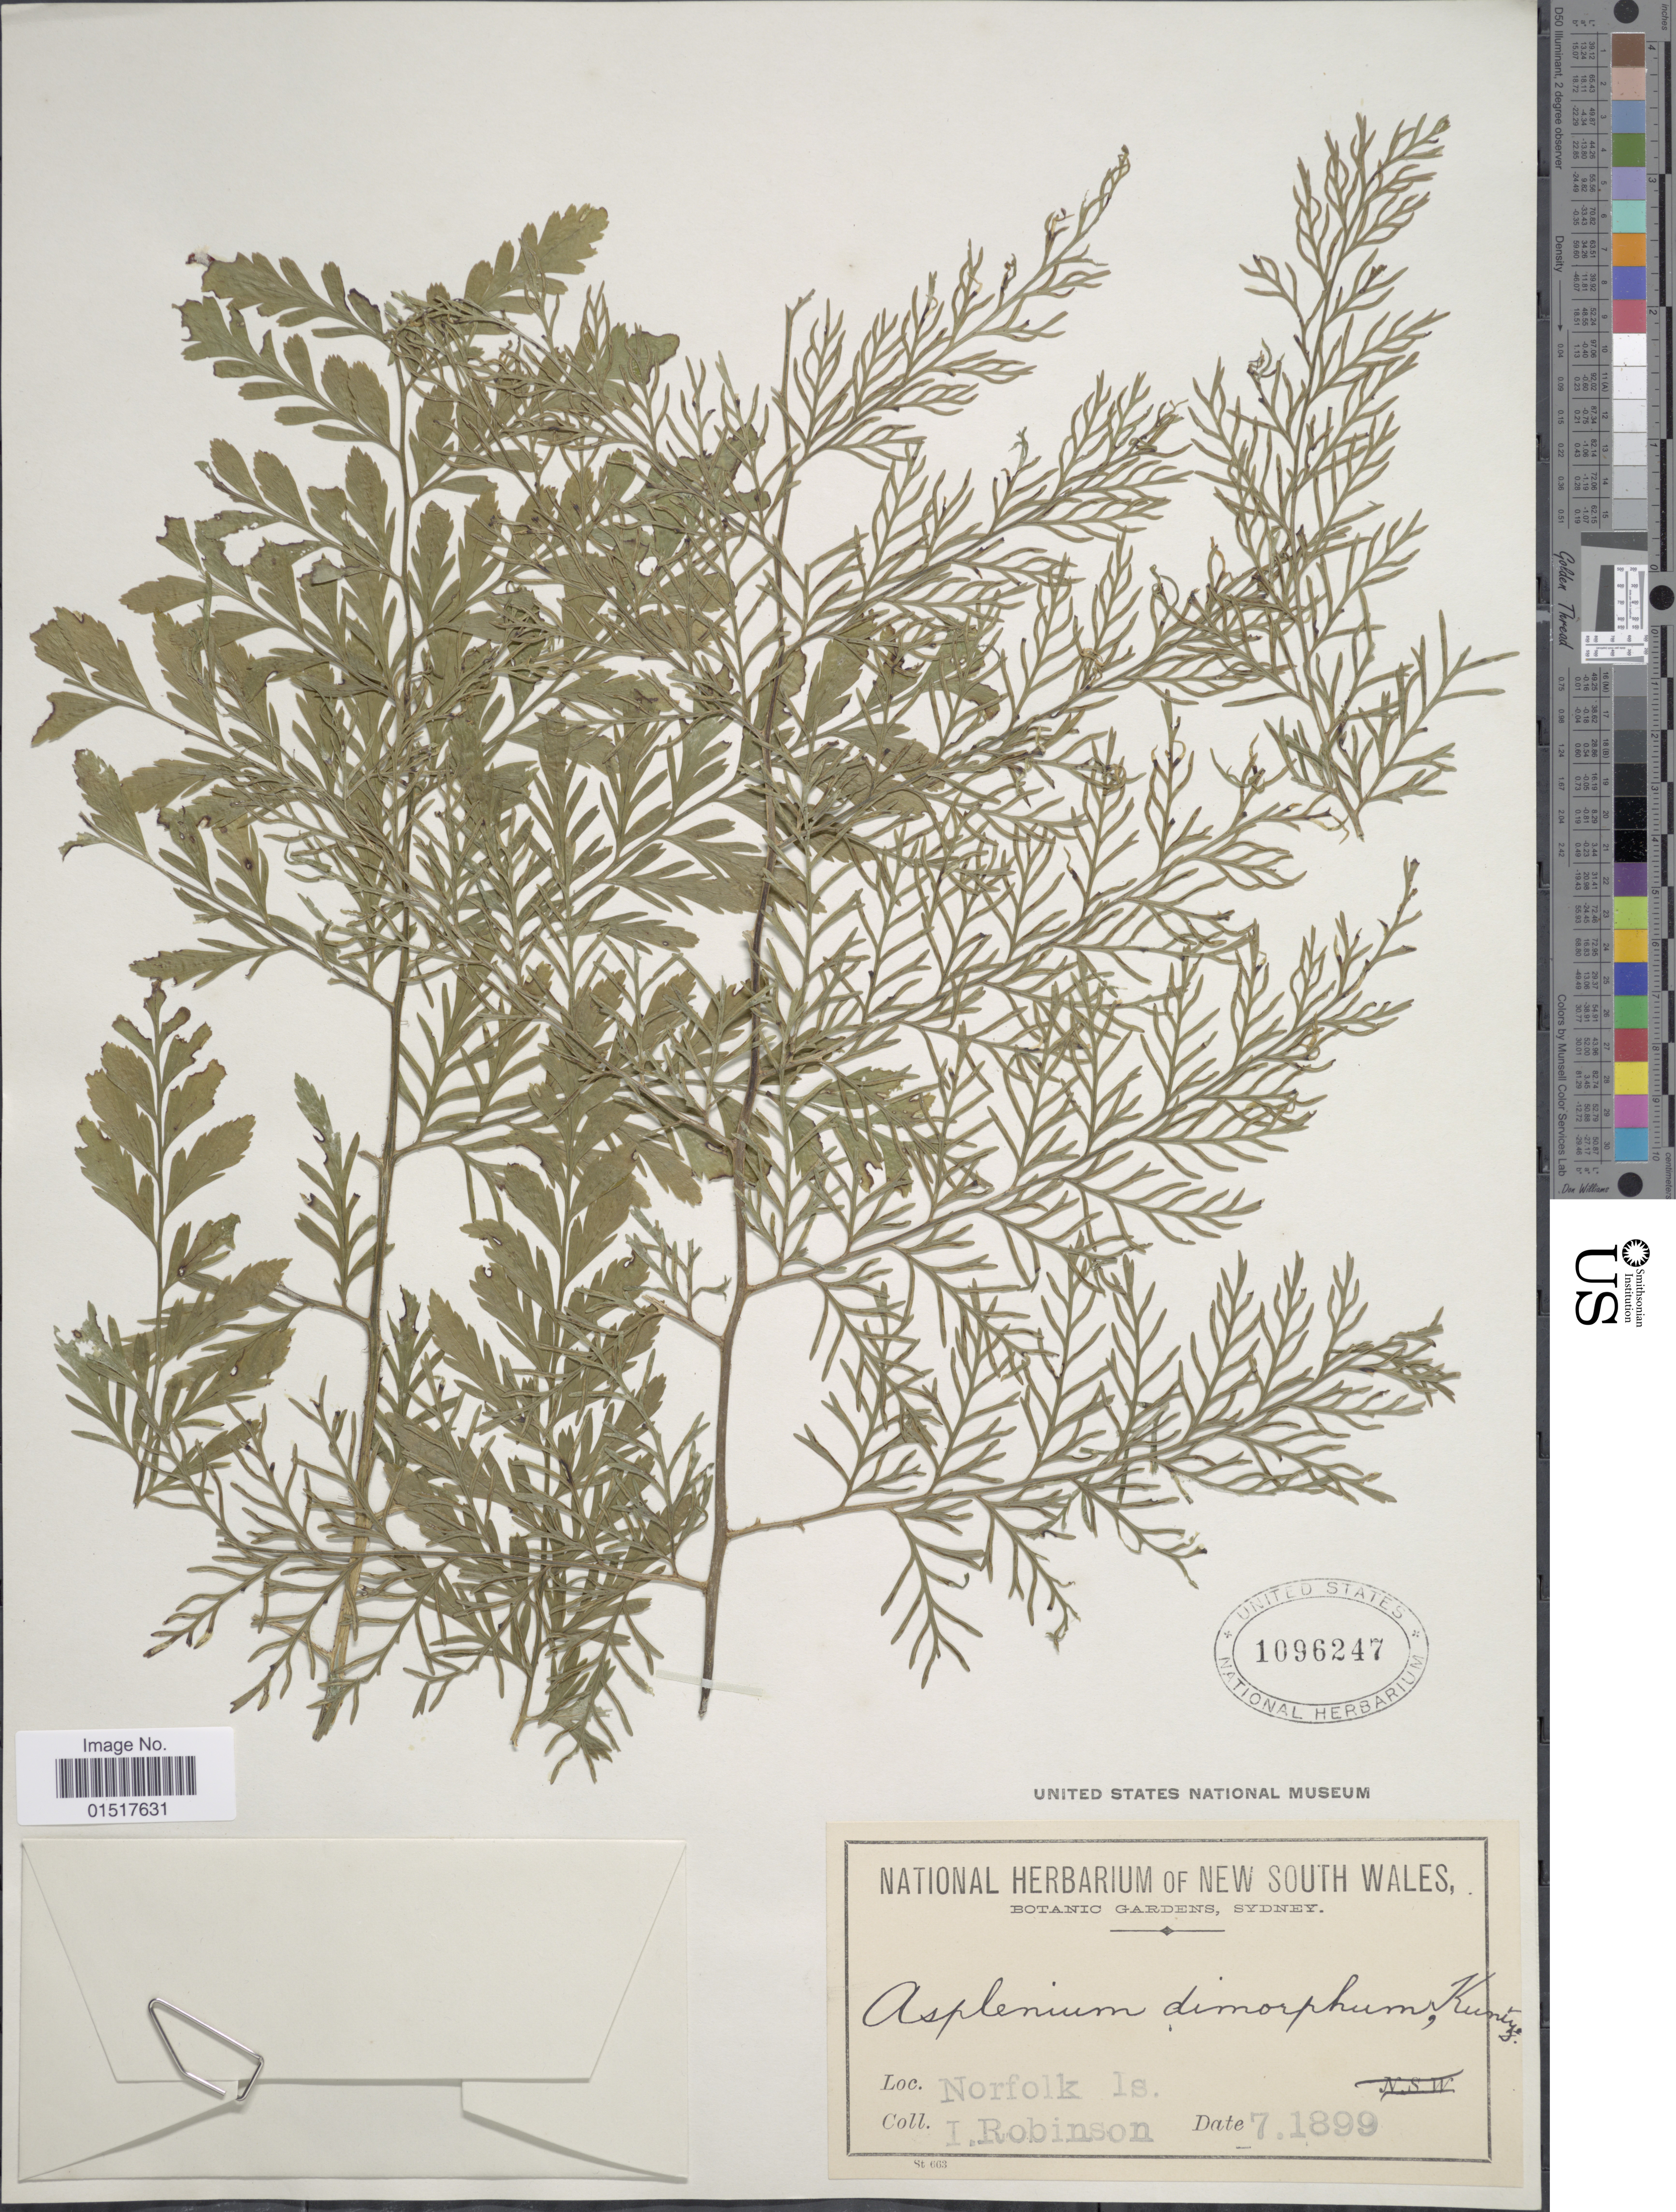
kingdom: Plantae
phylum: Tracheophyta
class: Polypodiopsida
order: Polypodiales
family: Aspleniaceae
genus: Asplenium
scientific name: Asplenium difforme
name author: R. Br.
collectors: I. H. Robinson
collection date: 1899-07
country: Australia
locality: Norfolk Is.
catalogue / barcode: US 1096247